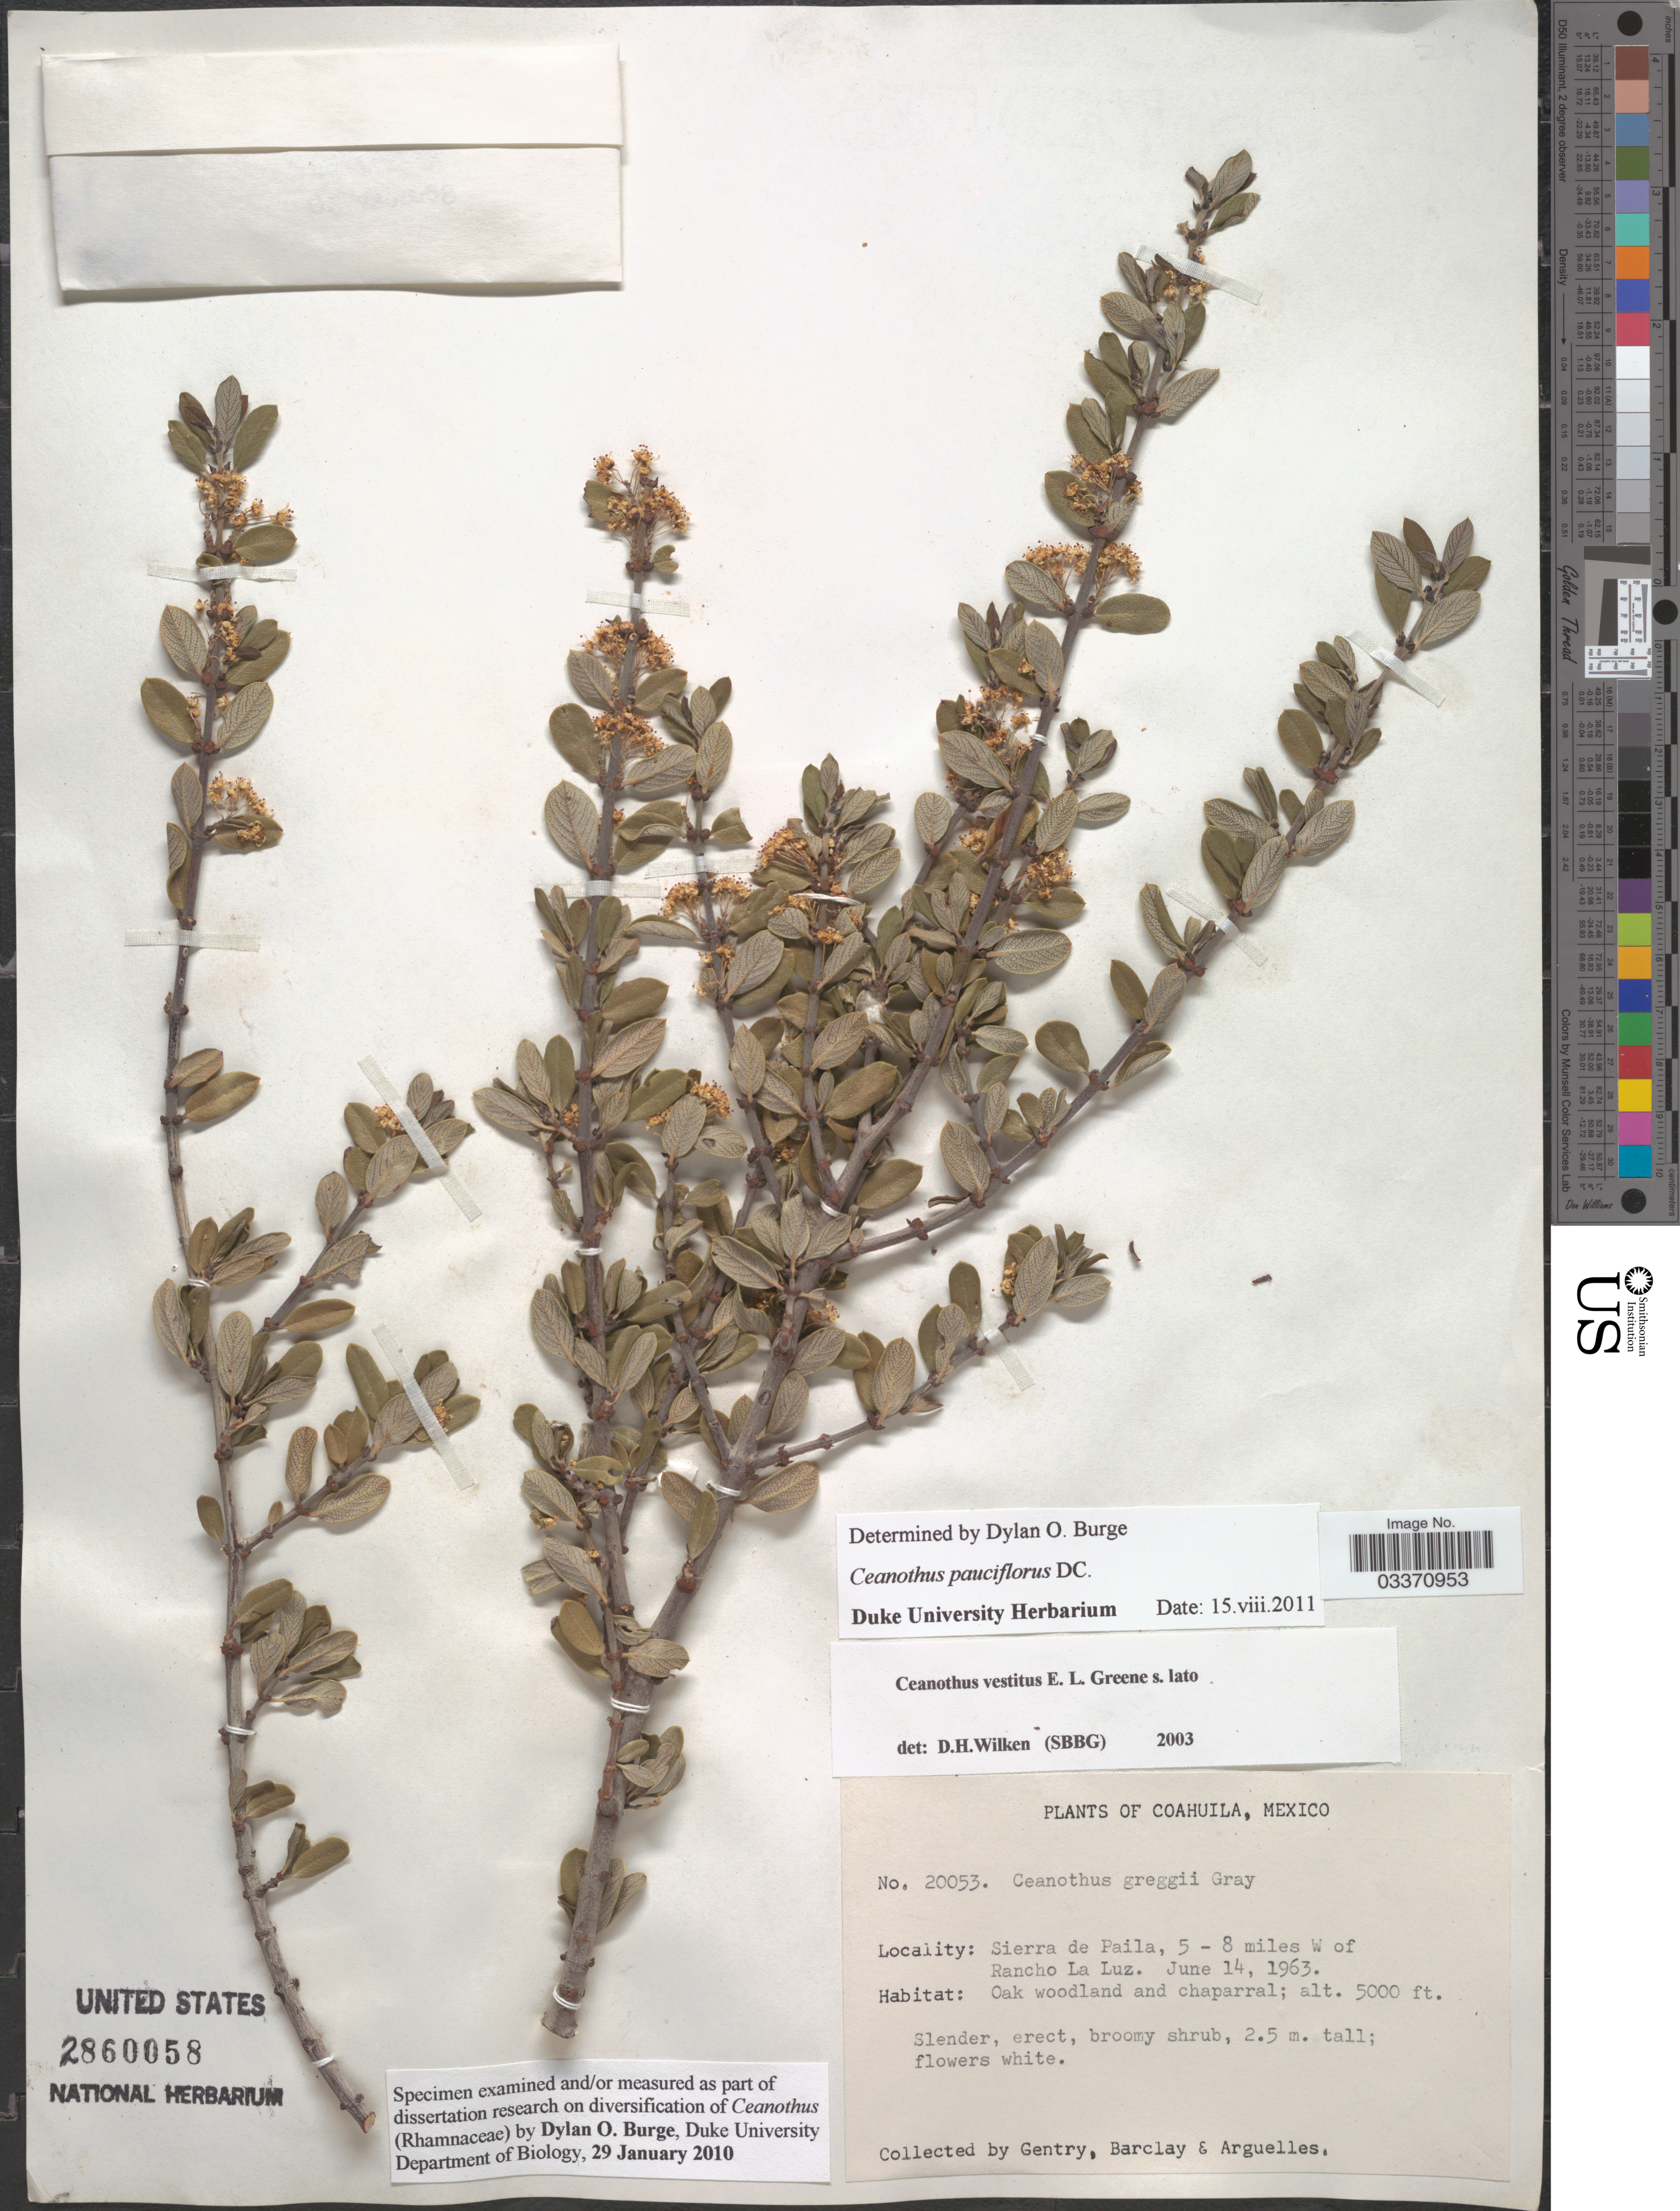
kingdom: Plantae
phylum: Tracheophyta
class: Magnoliopsida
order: Rosales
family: Rhamnaceae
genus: Ceanothus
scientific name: Ceanothus pauciflorus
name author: DC.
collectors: Gentry, --, -- Barclay & Arguelles, --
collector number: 20053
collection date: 1963-06-14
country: Mexico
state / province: Coahuila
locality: Sierra de Paila, 5 - 8 miles W of Rancho La Luz.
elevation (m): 1524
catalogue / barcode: US 2860058